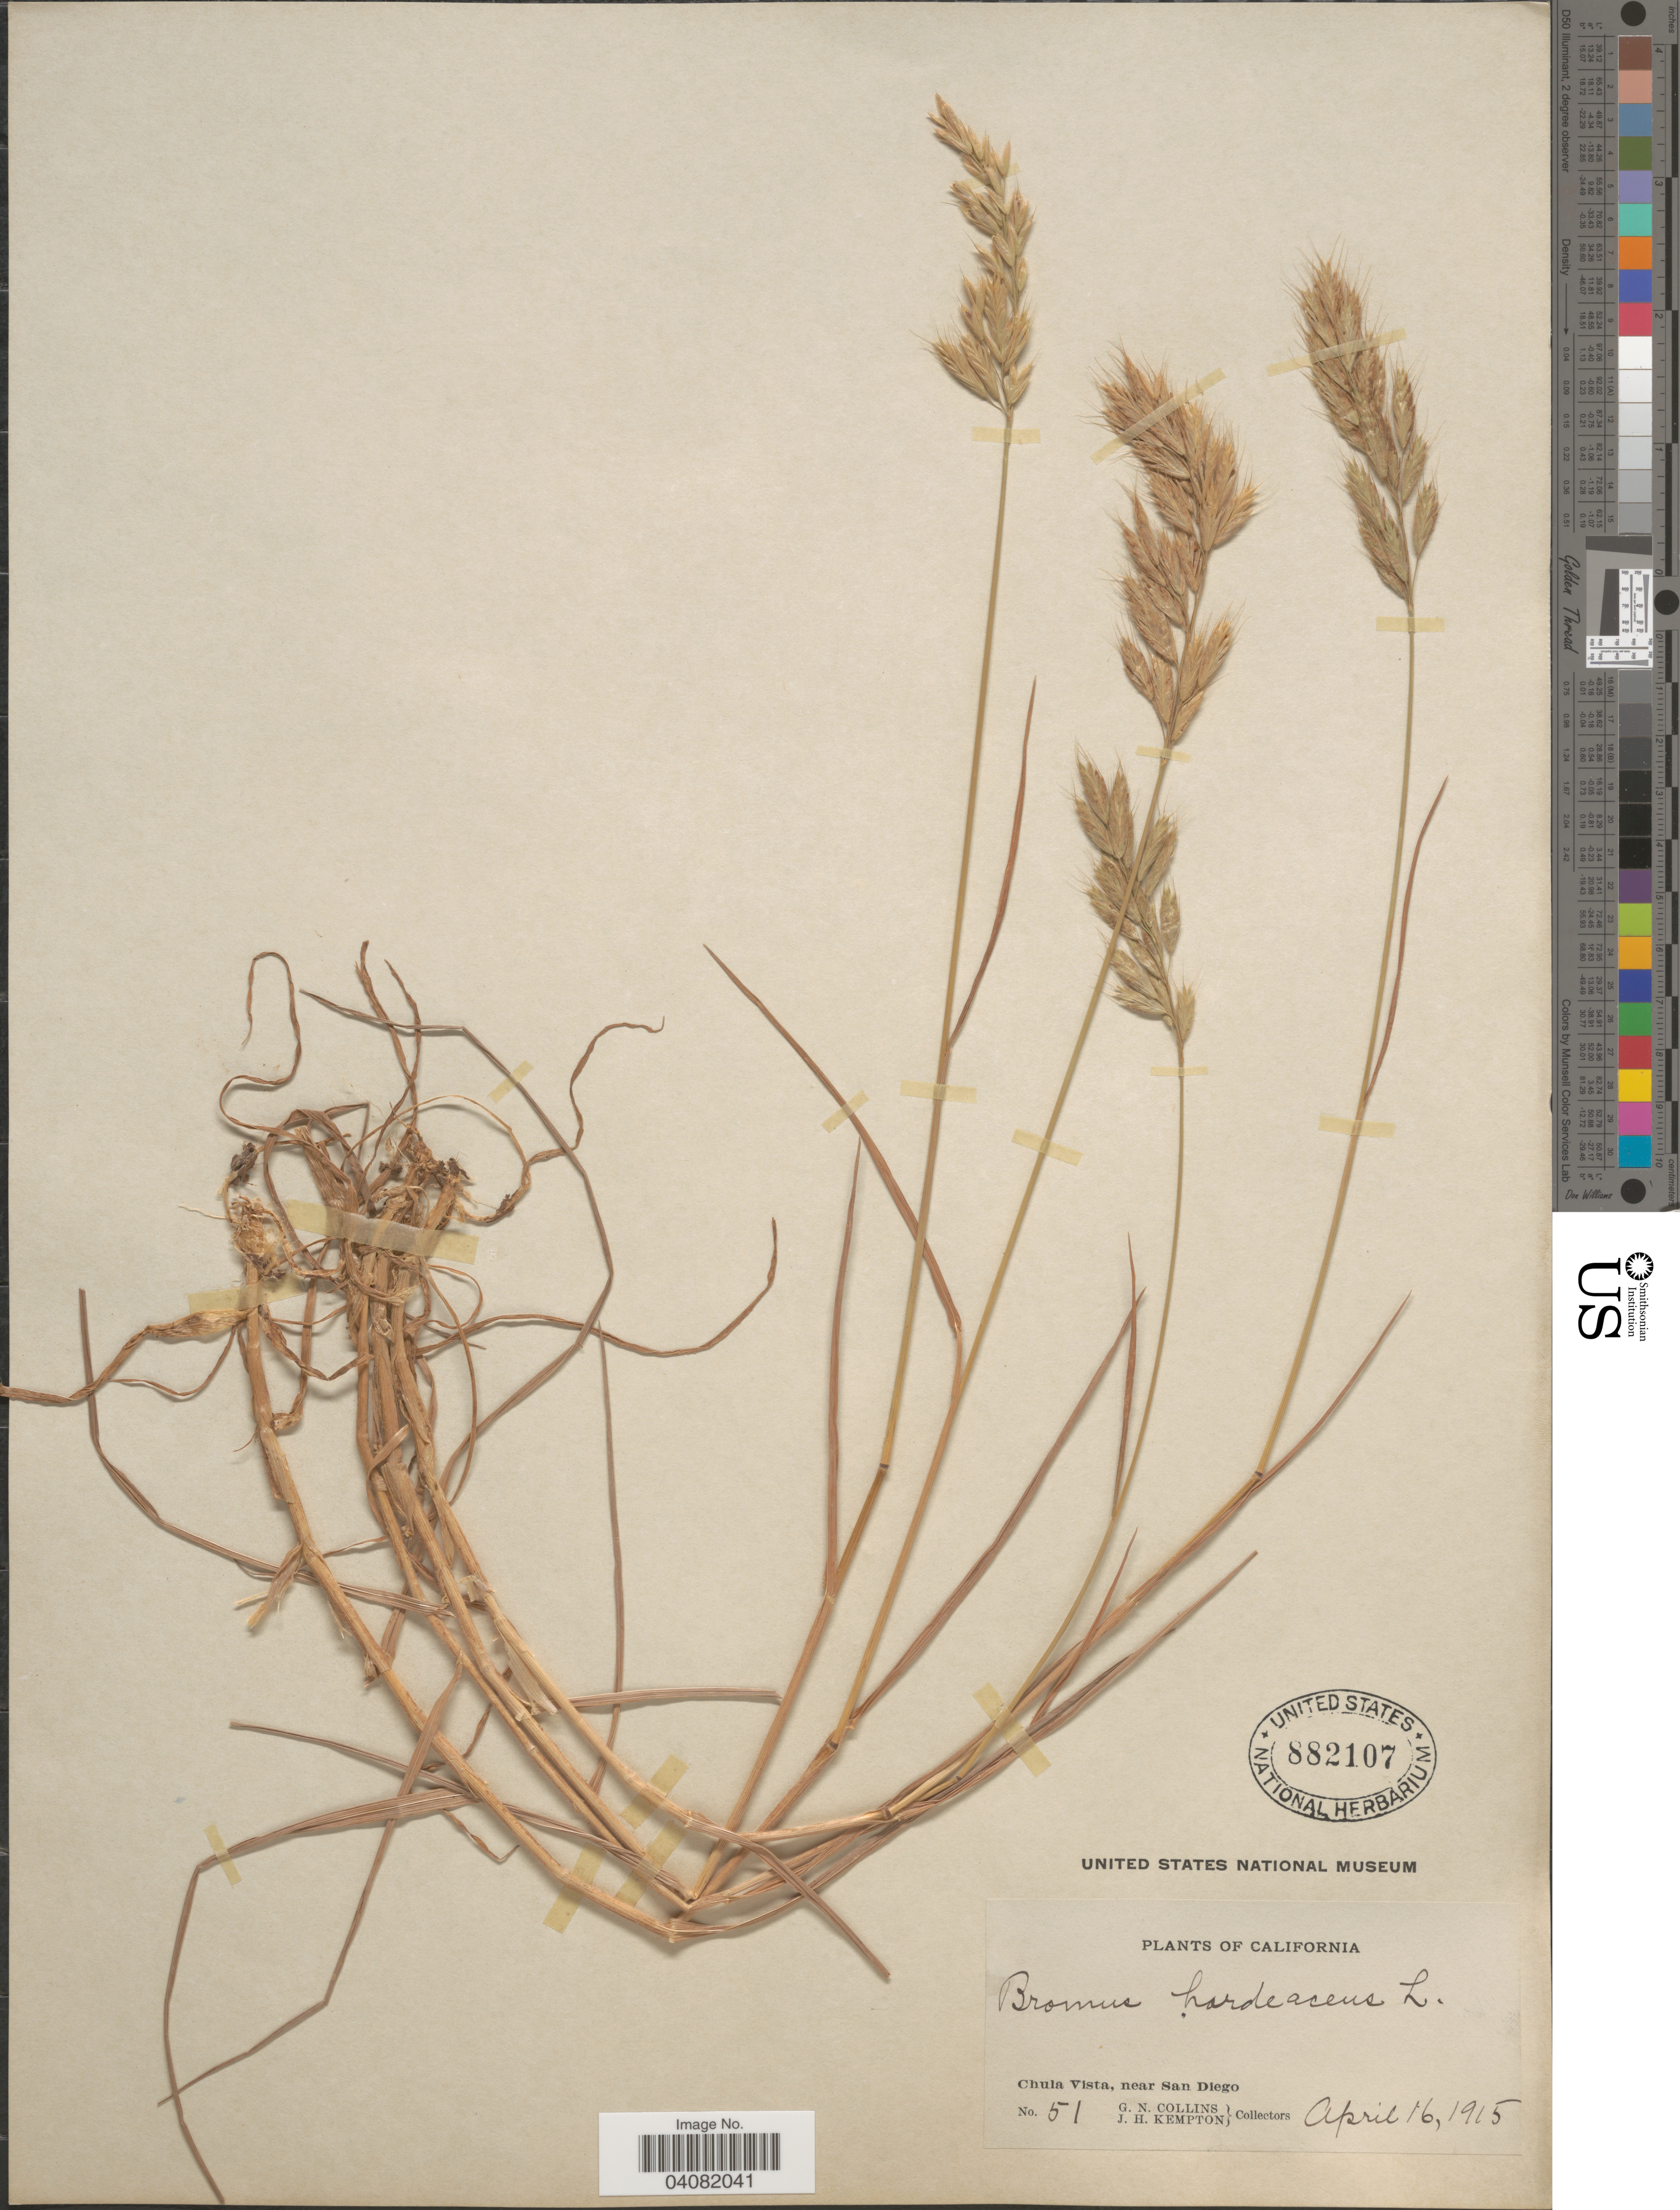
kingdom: Plantae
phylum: Tracheophyta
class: Liliopsida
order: Poales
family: Poaceae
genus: Bromus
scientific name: Bromus hordeaceus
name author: L.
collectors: G. Collins & J. H. Kempton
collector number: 51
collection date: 1915-04-16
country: United States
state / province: California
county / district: San Diego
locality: Chula Vista, near San Diego.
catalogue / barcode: US 882107